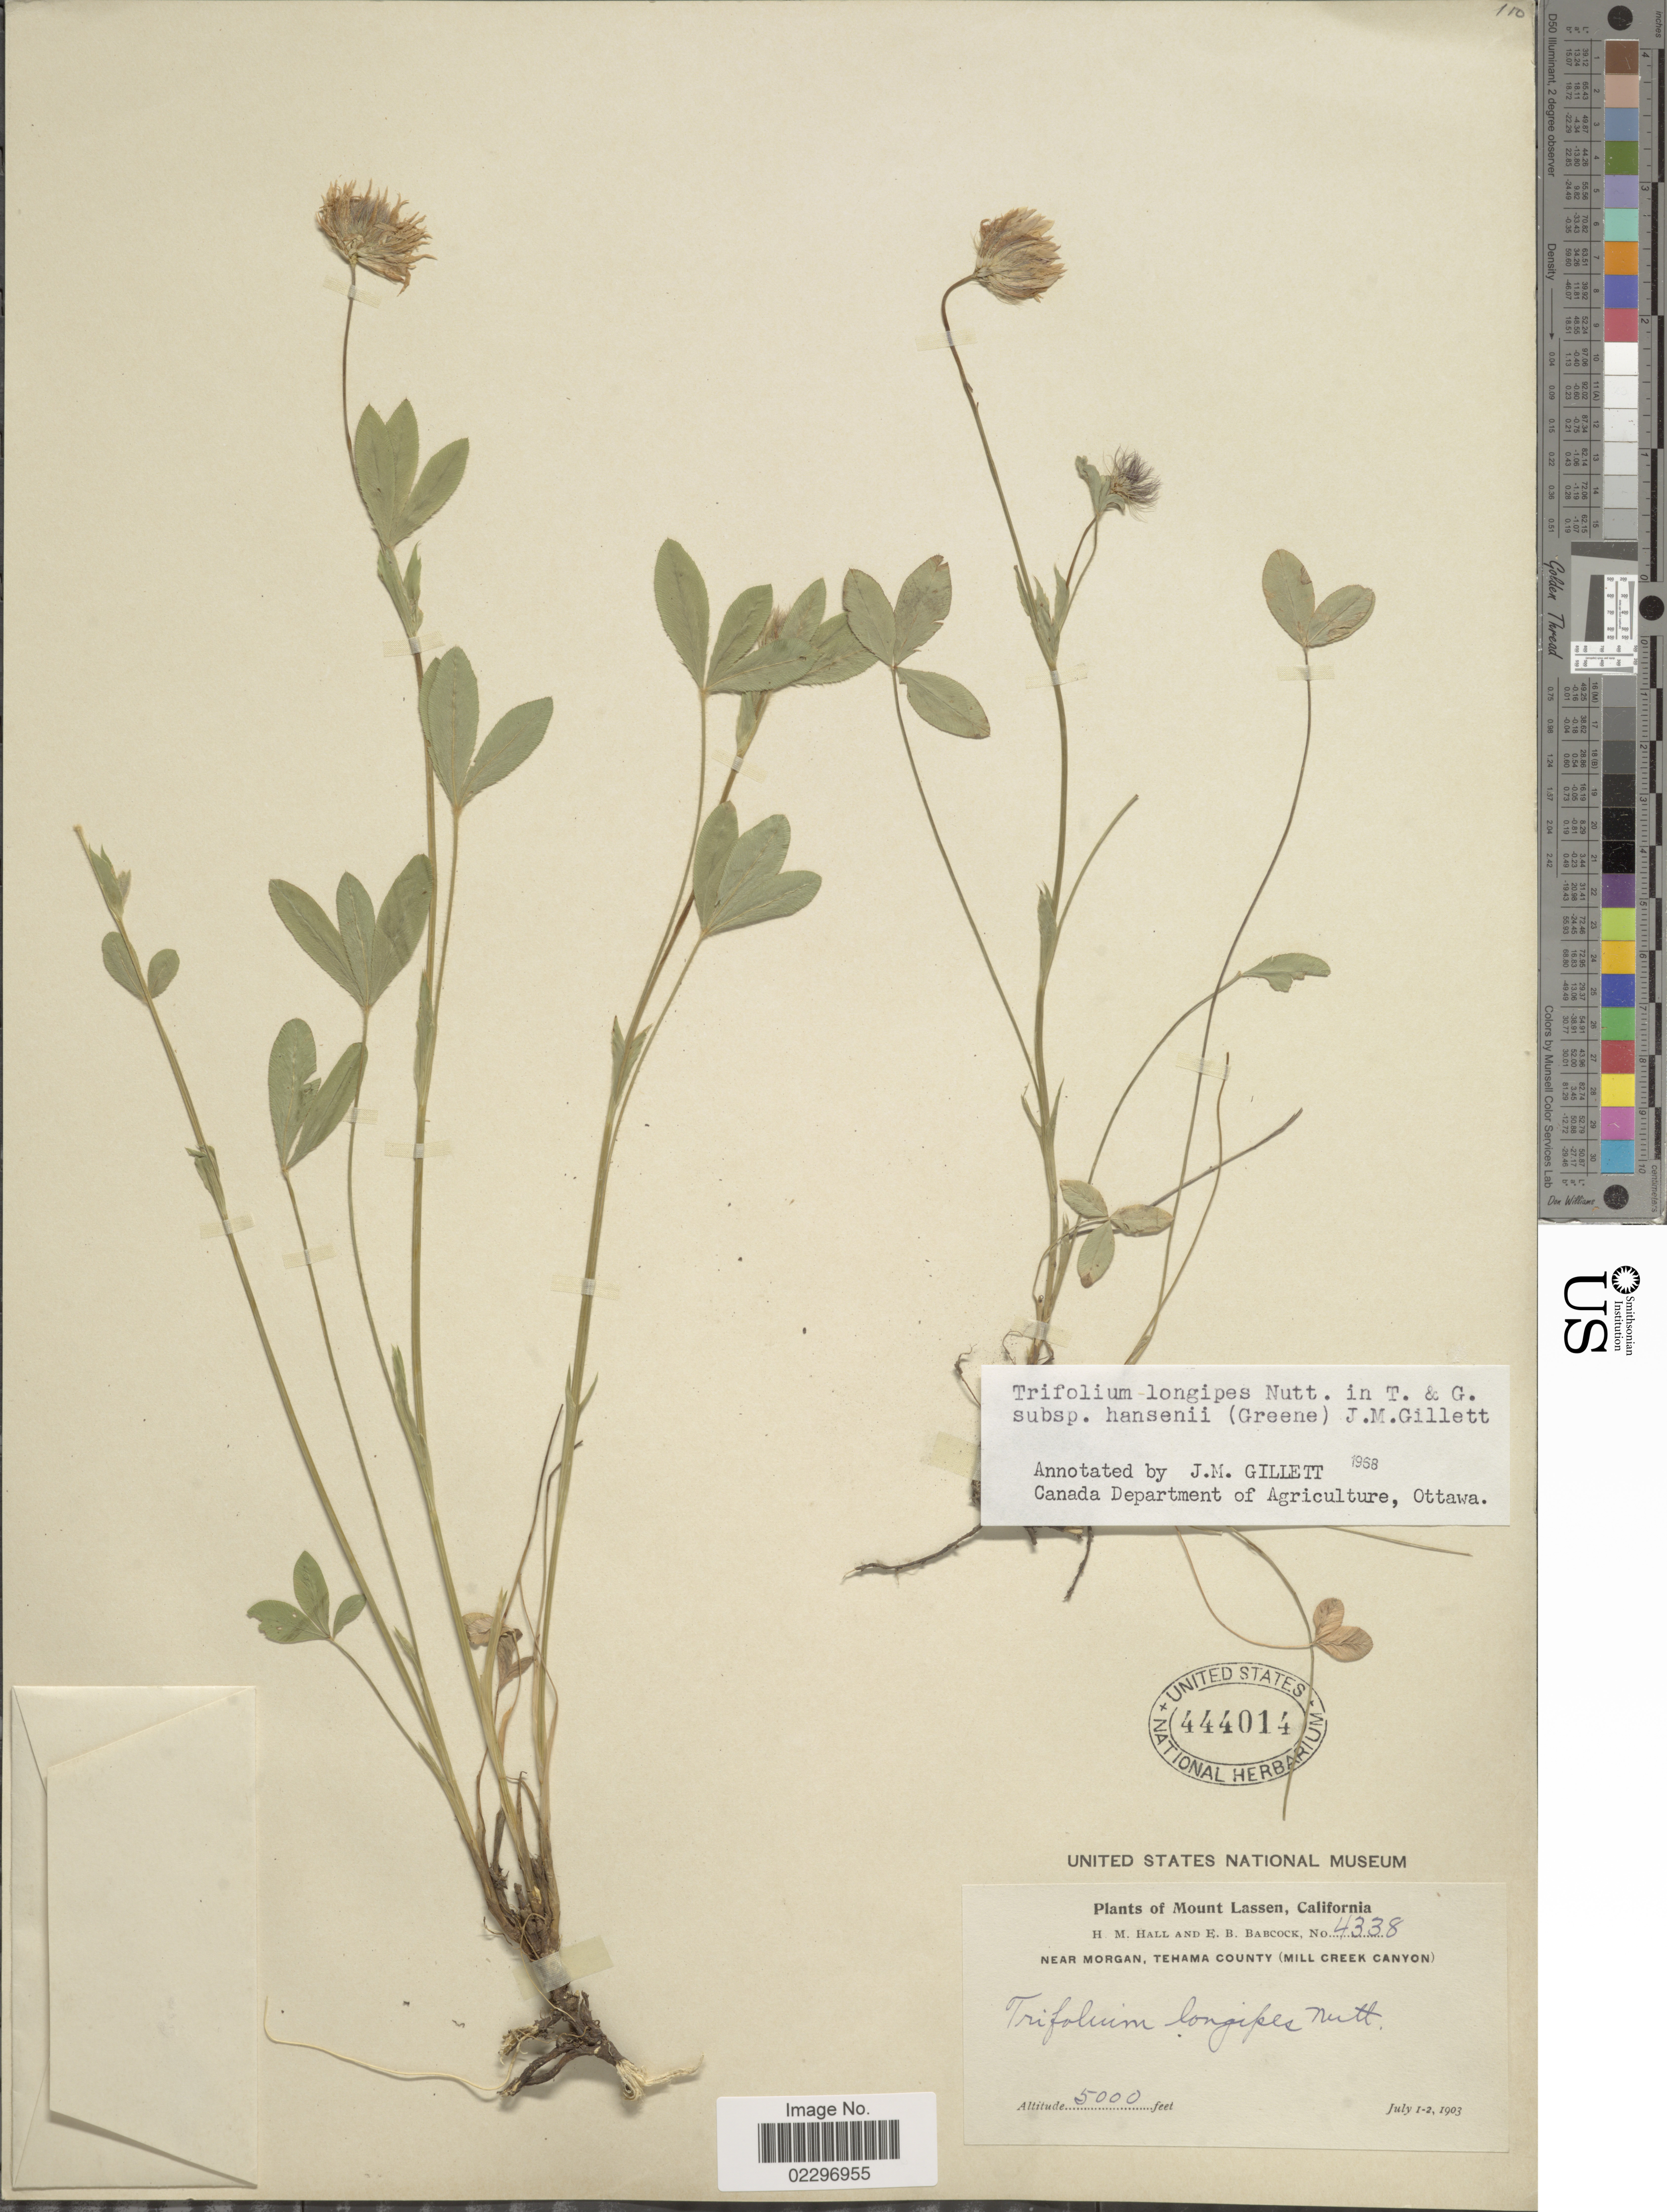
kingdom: Plantae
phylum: Tracheophyta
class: Magnoliopsida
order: Fabales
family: Fabaceae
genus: Trifolium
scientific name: Trifolium longipes subsp. hansenii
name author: (Greene) J.M. Gillett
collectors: H. M. Hall & E. B. Babcock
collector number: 4338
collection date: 1903-07-01/1903-07-02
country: United States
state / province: California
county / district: Tehama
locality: Mount Lassen, Near Morgan, Tehama County (Mill Creek Canyon)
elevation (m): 1524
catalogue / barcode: US 444014